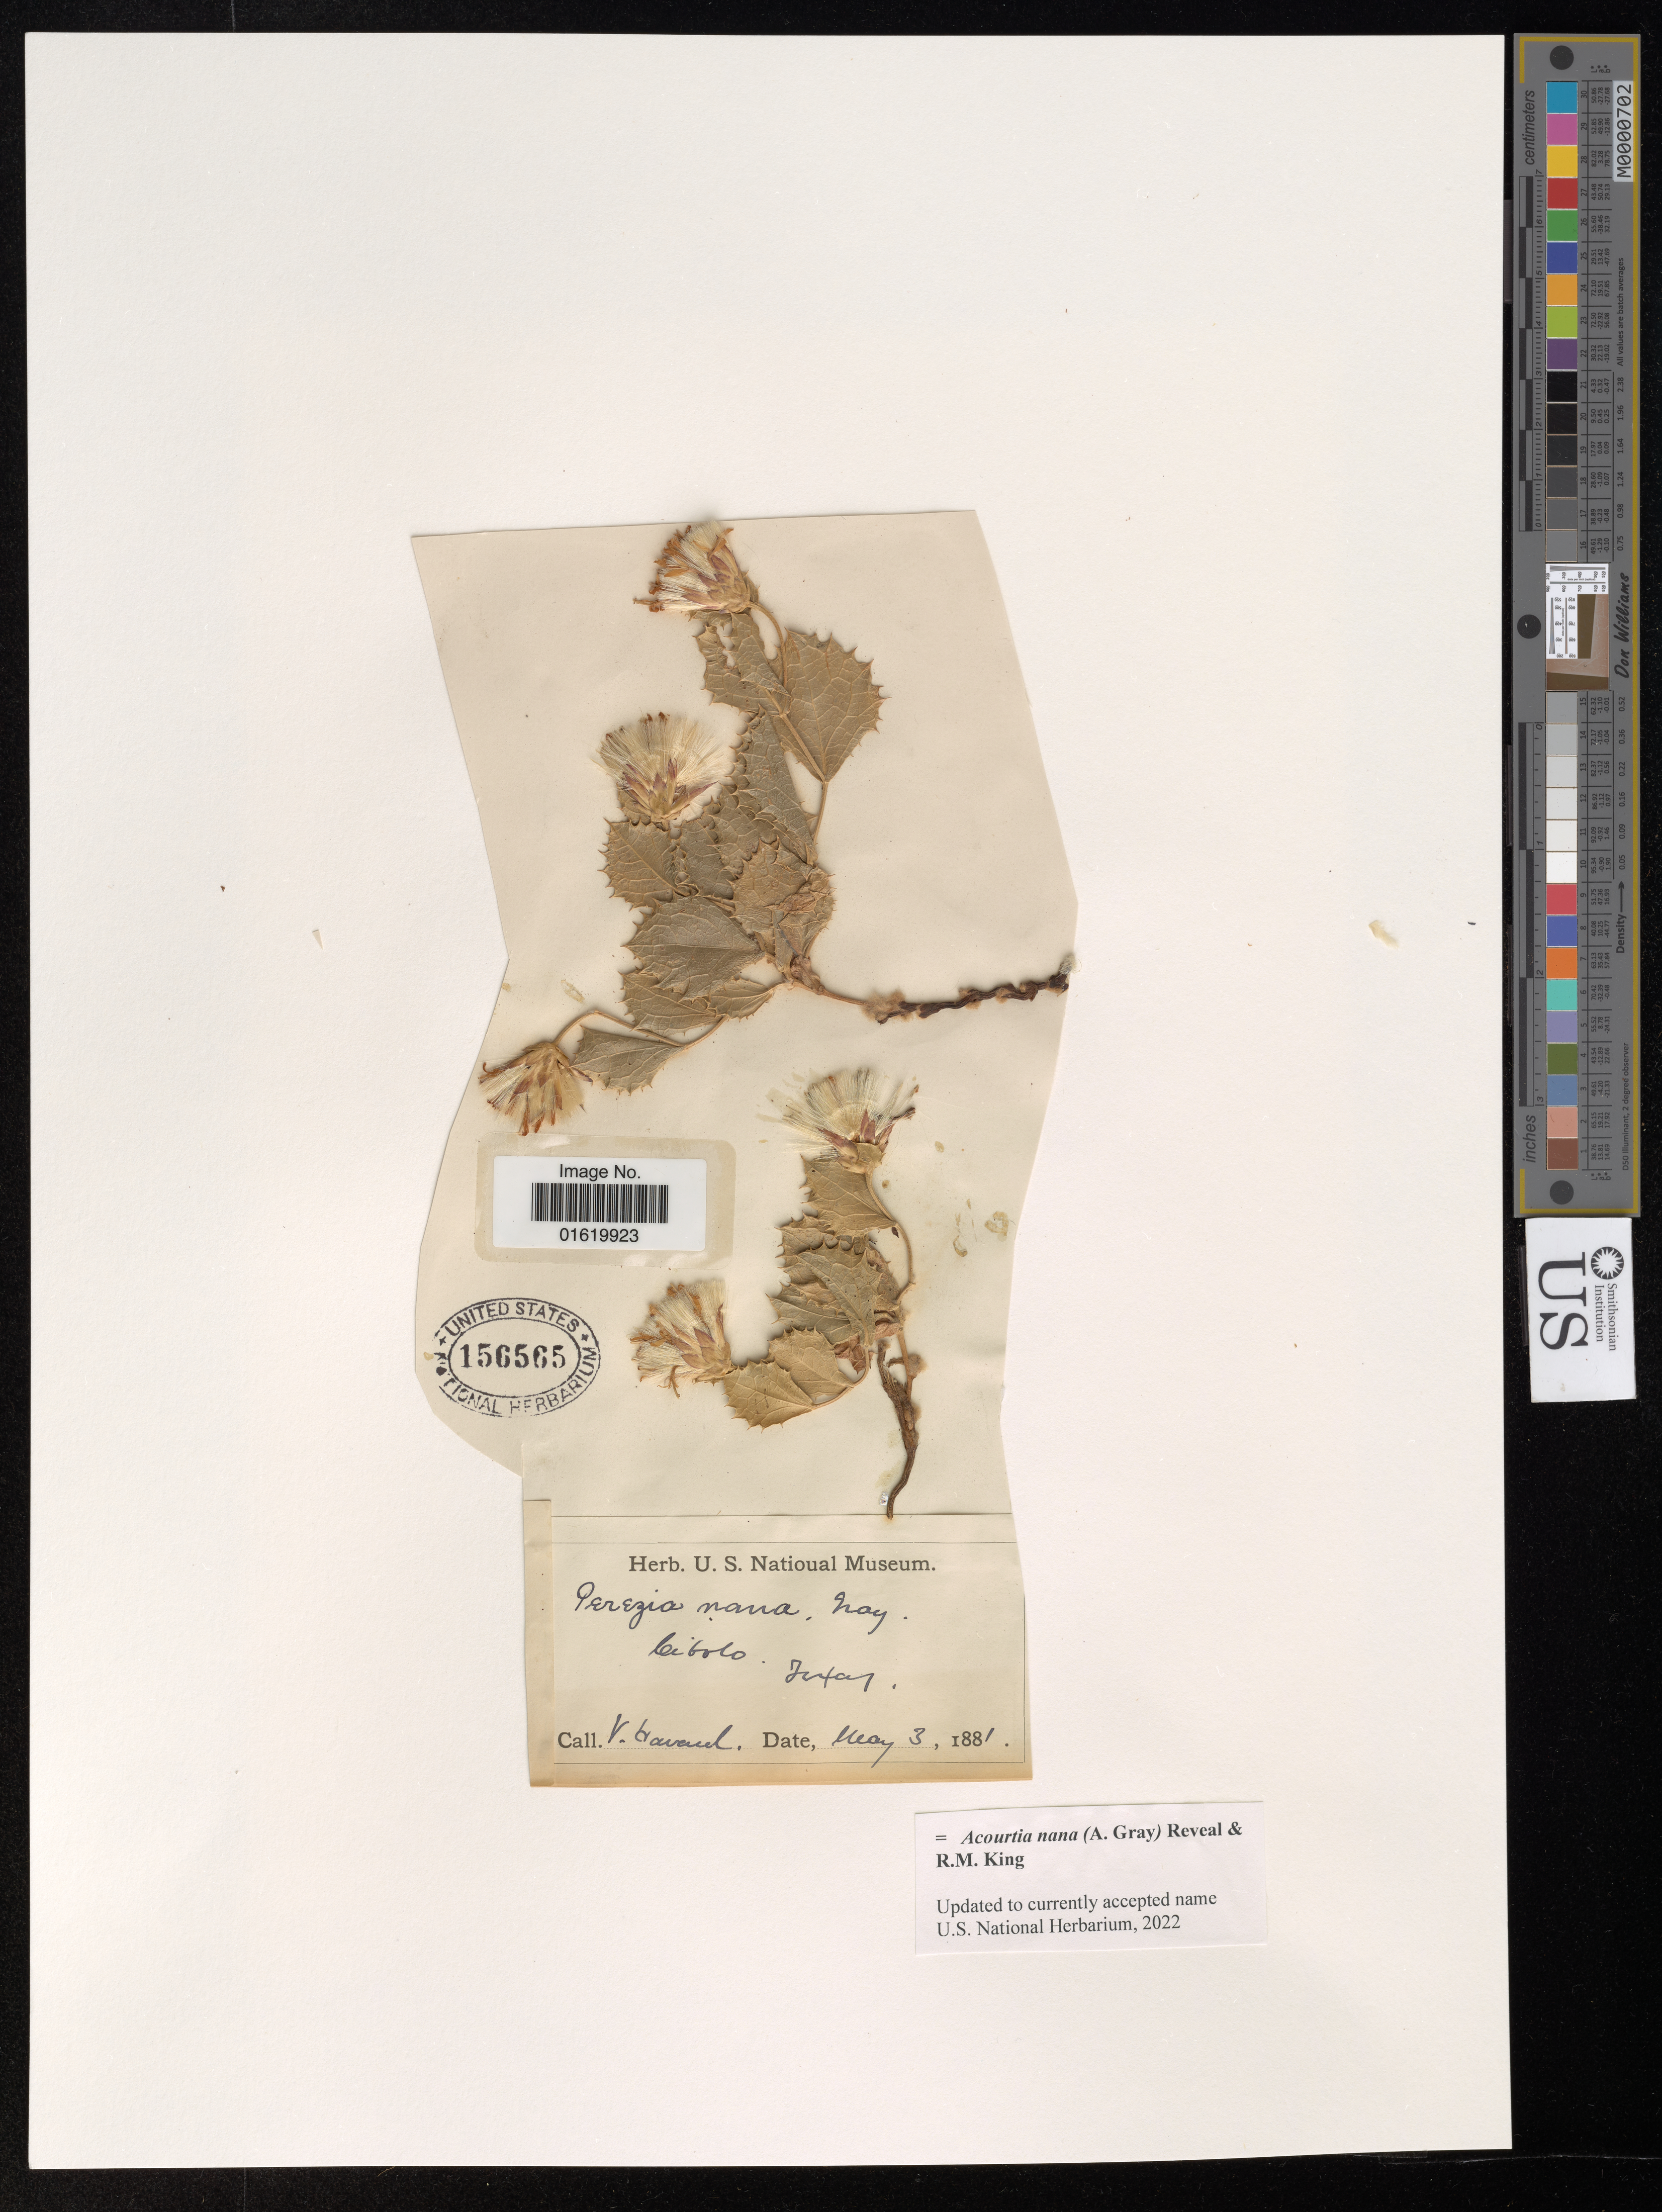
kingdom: Plantae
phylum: Tracheophyta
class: Magnoliopsida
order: Asterales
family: Asteraceae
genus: Acourtia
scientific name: Acourtia nana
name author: (A. Gray) Reveal & R.M. King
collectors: G. R. Vasey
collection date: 1881-04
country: United States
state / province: Texas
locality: New Mexico, Arizona and S.E. California. El Paso.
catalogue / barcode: US 156565-3